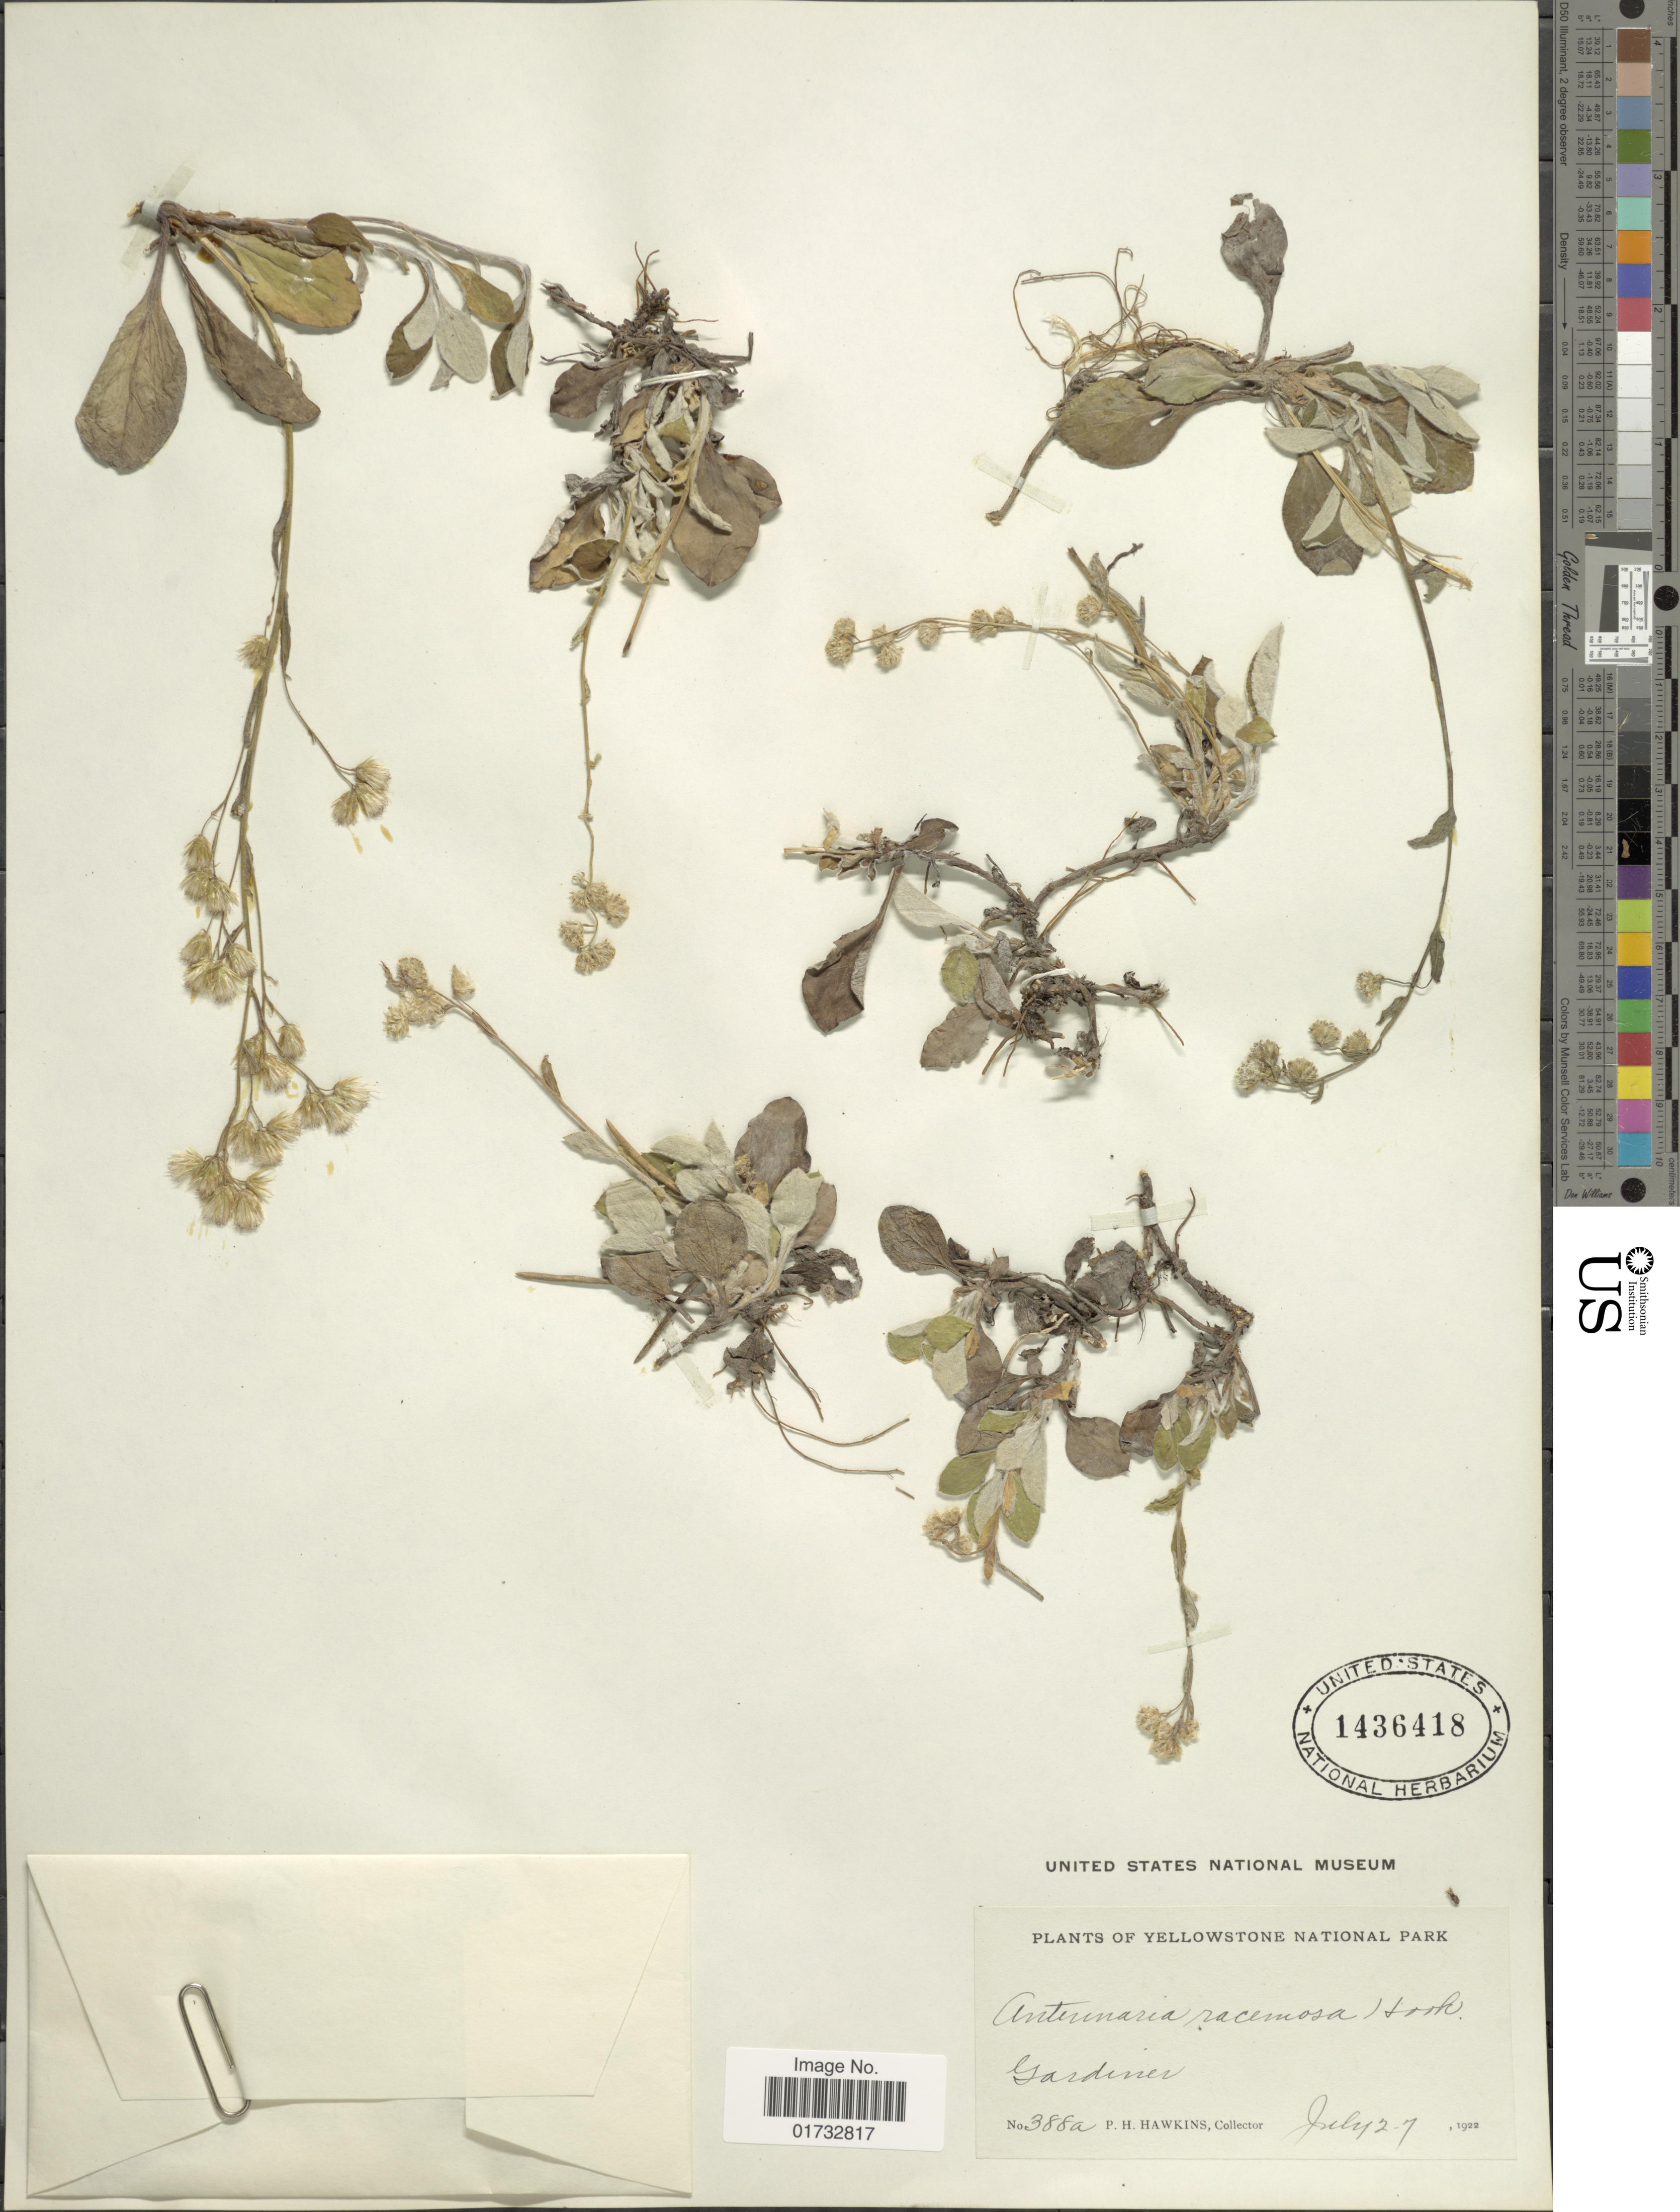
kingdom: Plantae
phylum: Tracheophyta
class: Magnoliopsida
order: Asterales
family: Asteraceae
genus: Antennaria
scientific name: Antennaria racemosa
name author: Hook.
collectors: P. Hawkins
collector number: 388a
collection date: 1922-07-27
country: United States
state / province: Montana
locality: Yellowstone National Park. Gardiner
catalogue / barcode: US 1436418